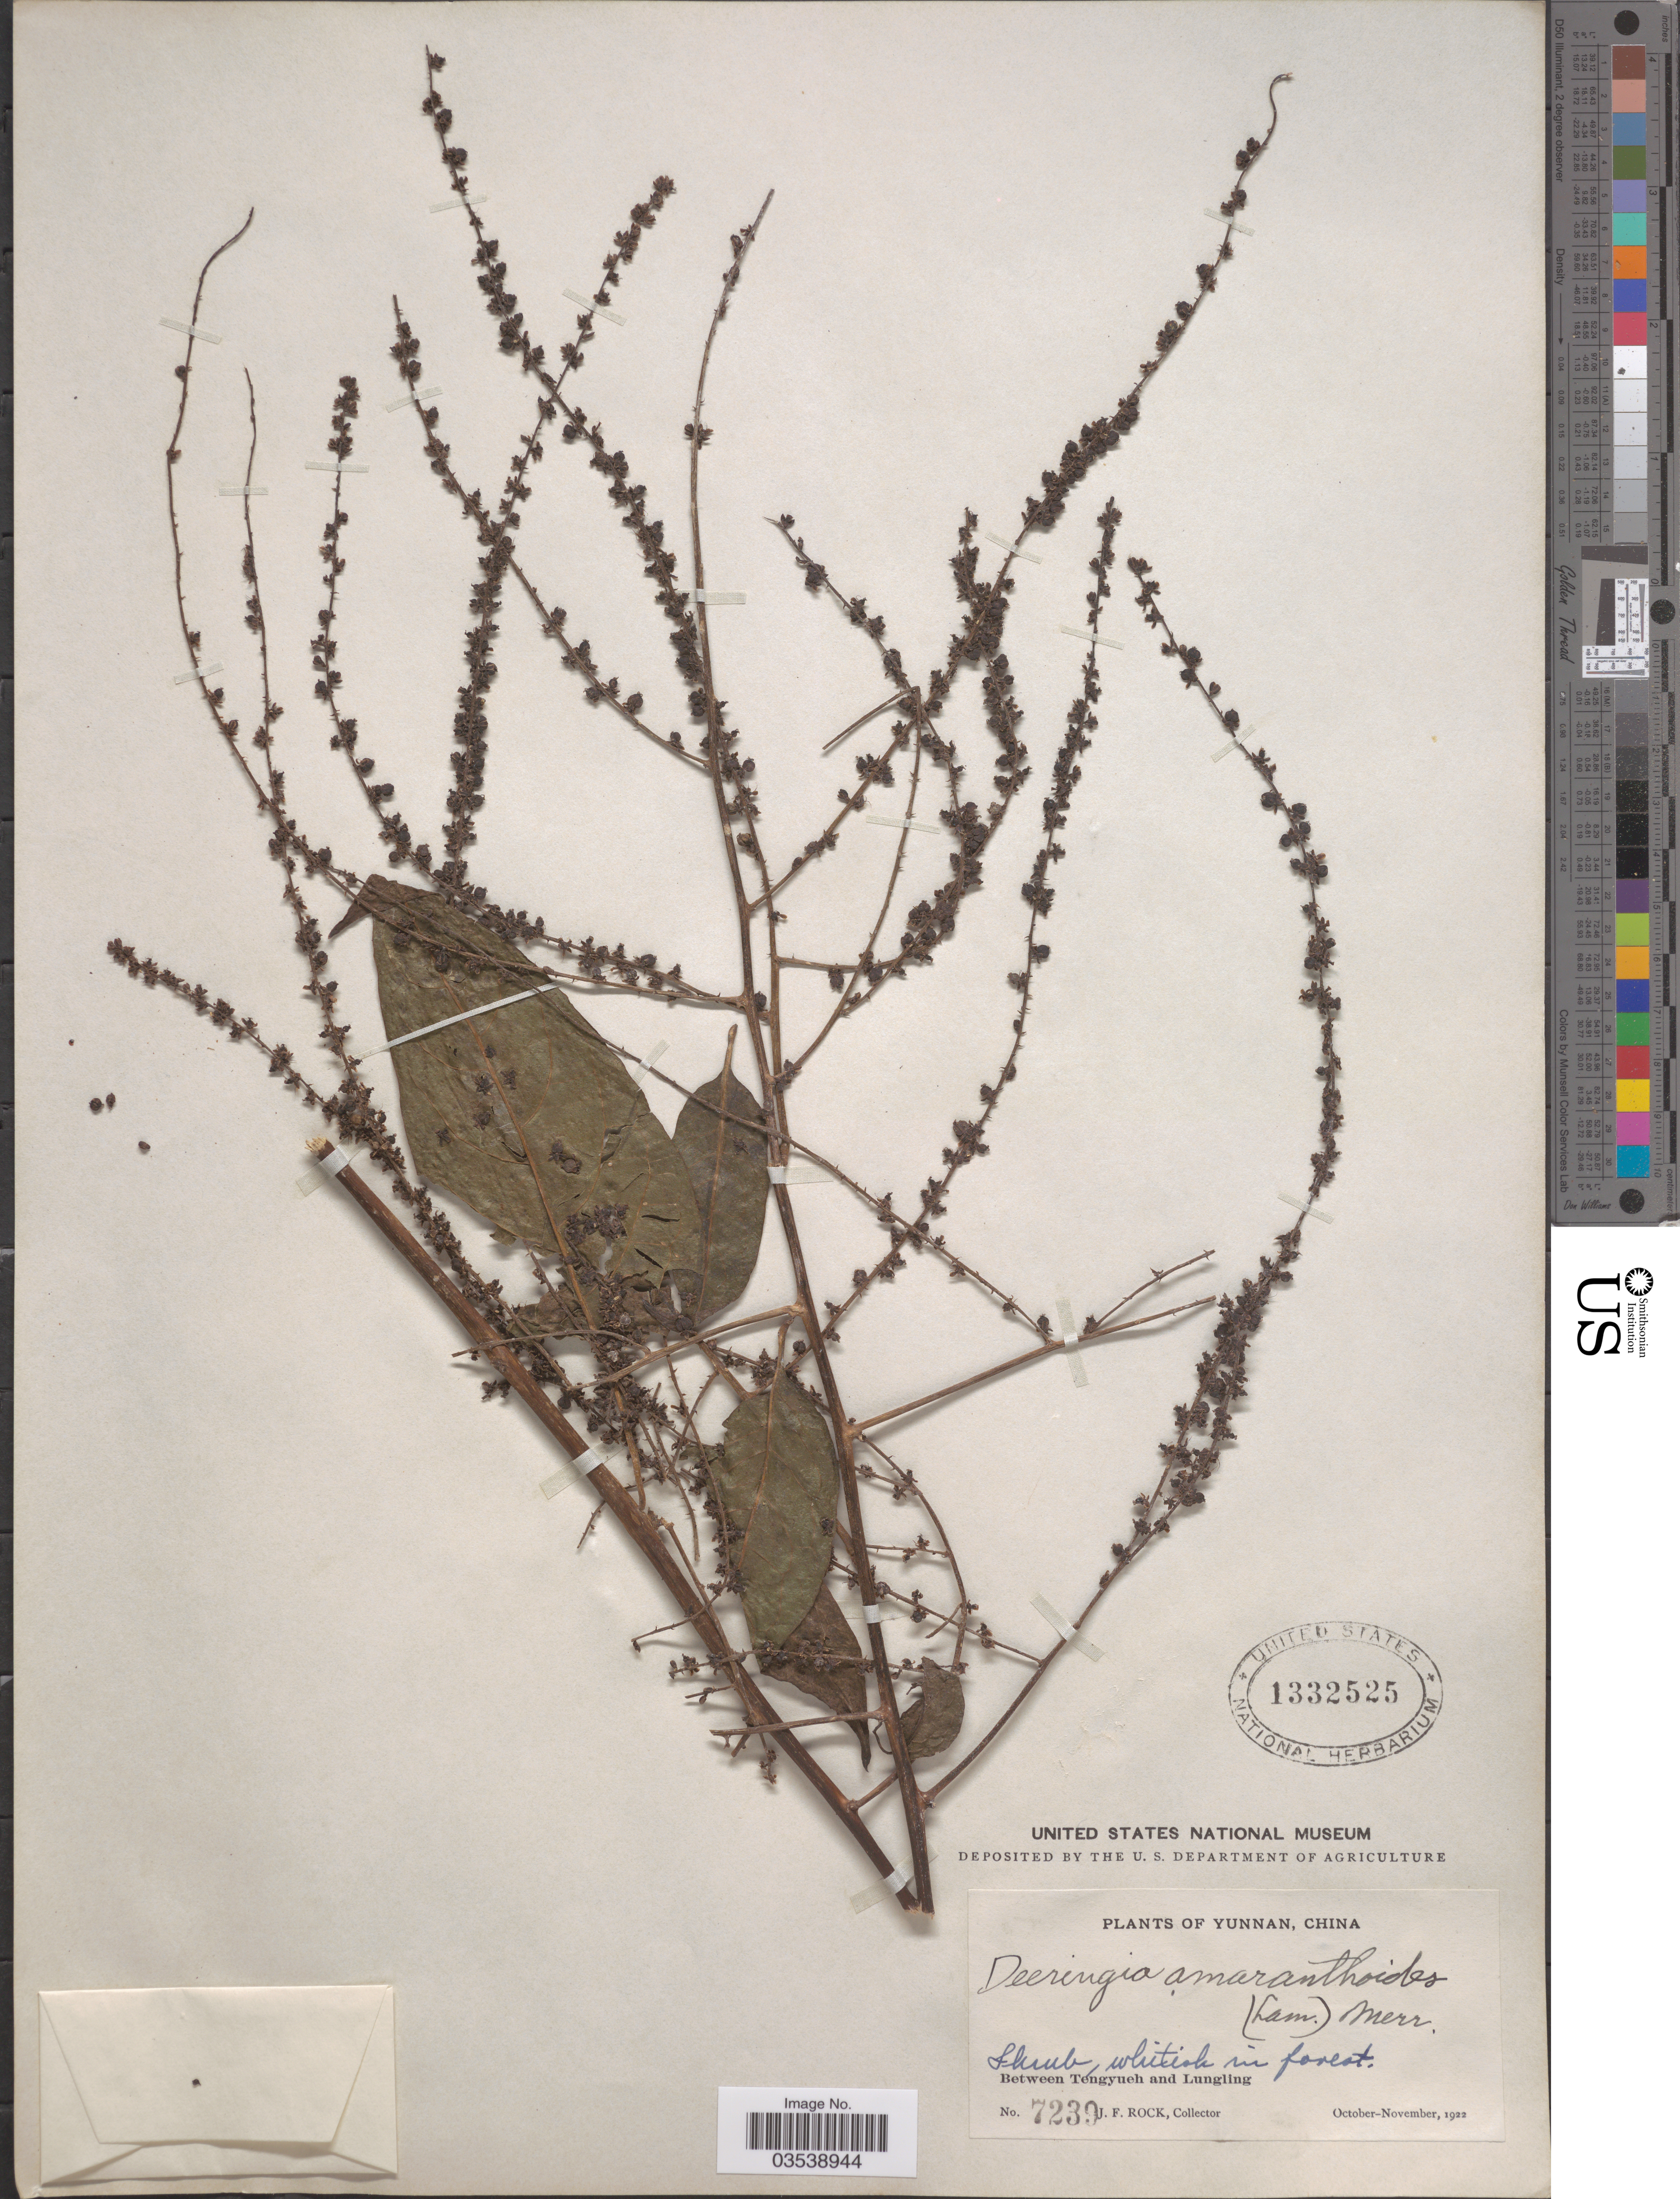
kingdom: Plantae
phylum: Tracheophyta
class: Magnoliopsida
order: Caryophyllales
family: Amaranthaceae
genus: Deeringia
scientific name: Deeringia amaranthoides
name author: (Lam.) Merr.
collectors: J. Rock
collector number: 7239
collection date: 1922-10/1922-11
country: China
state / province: Yunnan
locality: Between Tengyueh and Lungling.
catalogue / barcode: US 1332525